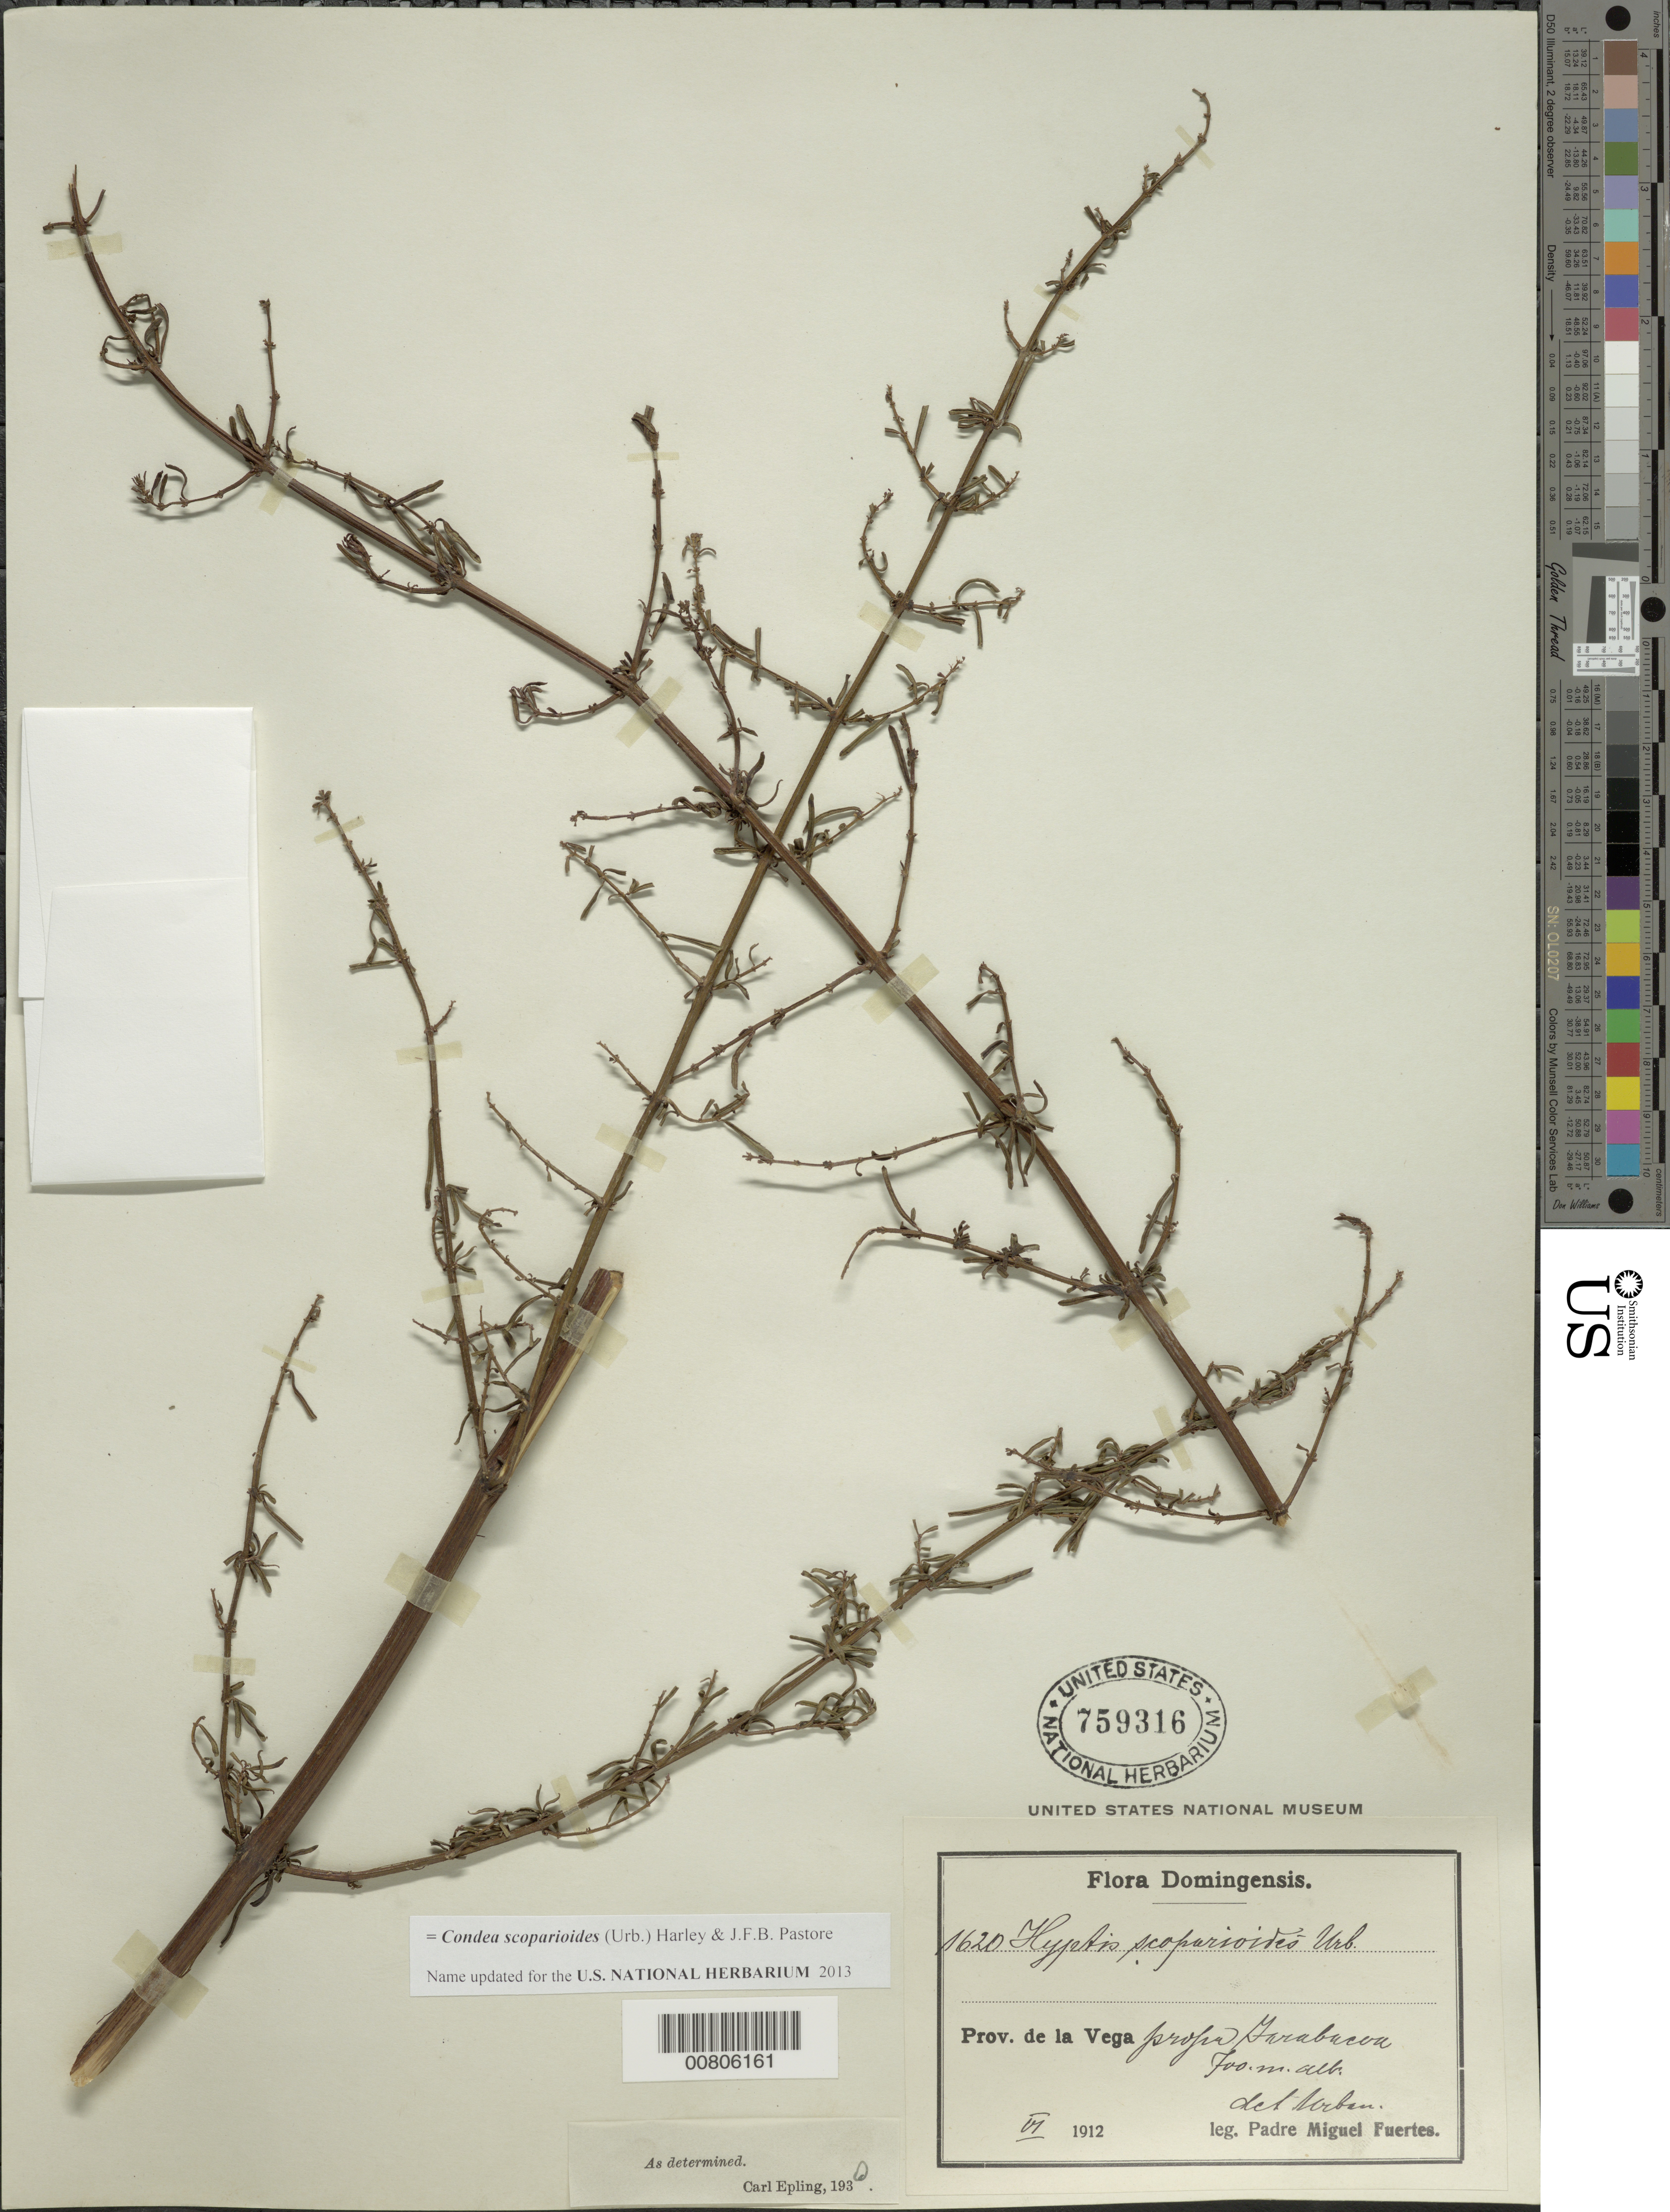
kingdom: Plantae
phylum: Tracheophyta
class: Magnoliopsida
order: Lamiales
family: Lamiaceae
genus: Condea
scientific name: Condea scoparioides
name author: (Urb.) Harley & J.F.B. Pastore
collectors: M. D. Fuertes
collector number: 1620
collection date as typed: Jun 1912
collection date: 1912-06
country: Dominican Republic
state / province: La Vega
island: Hispaniola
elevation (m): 700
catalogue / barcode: US 759316